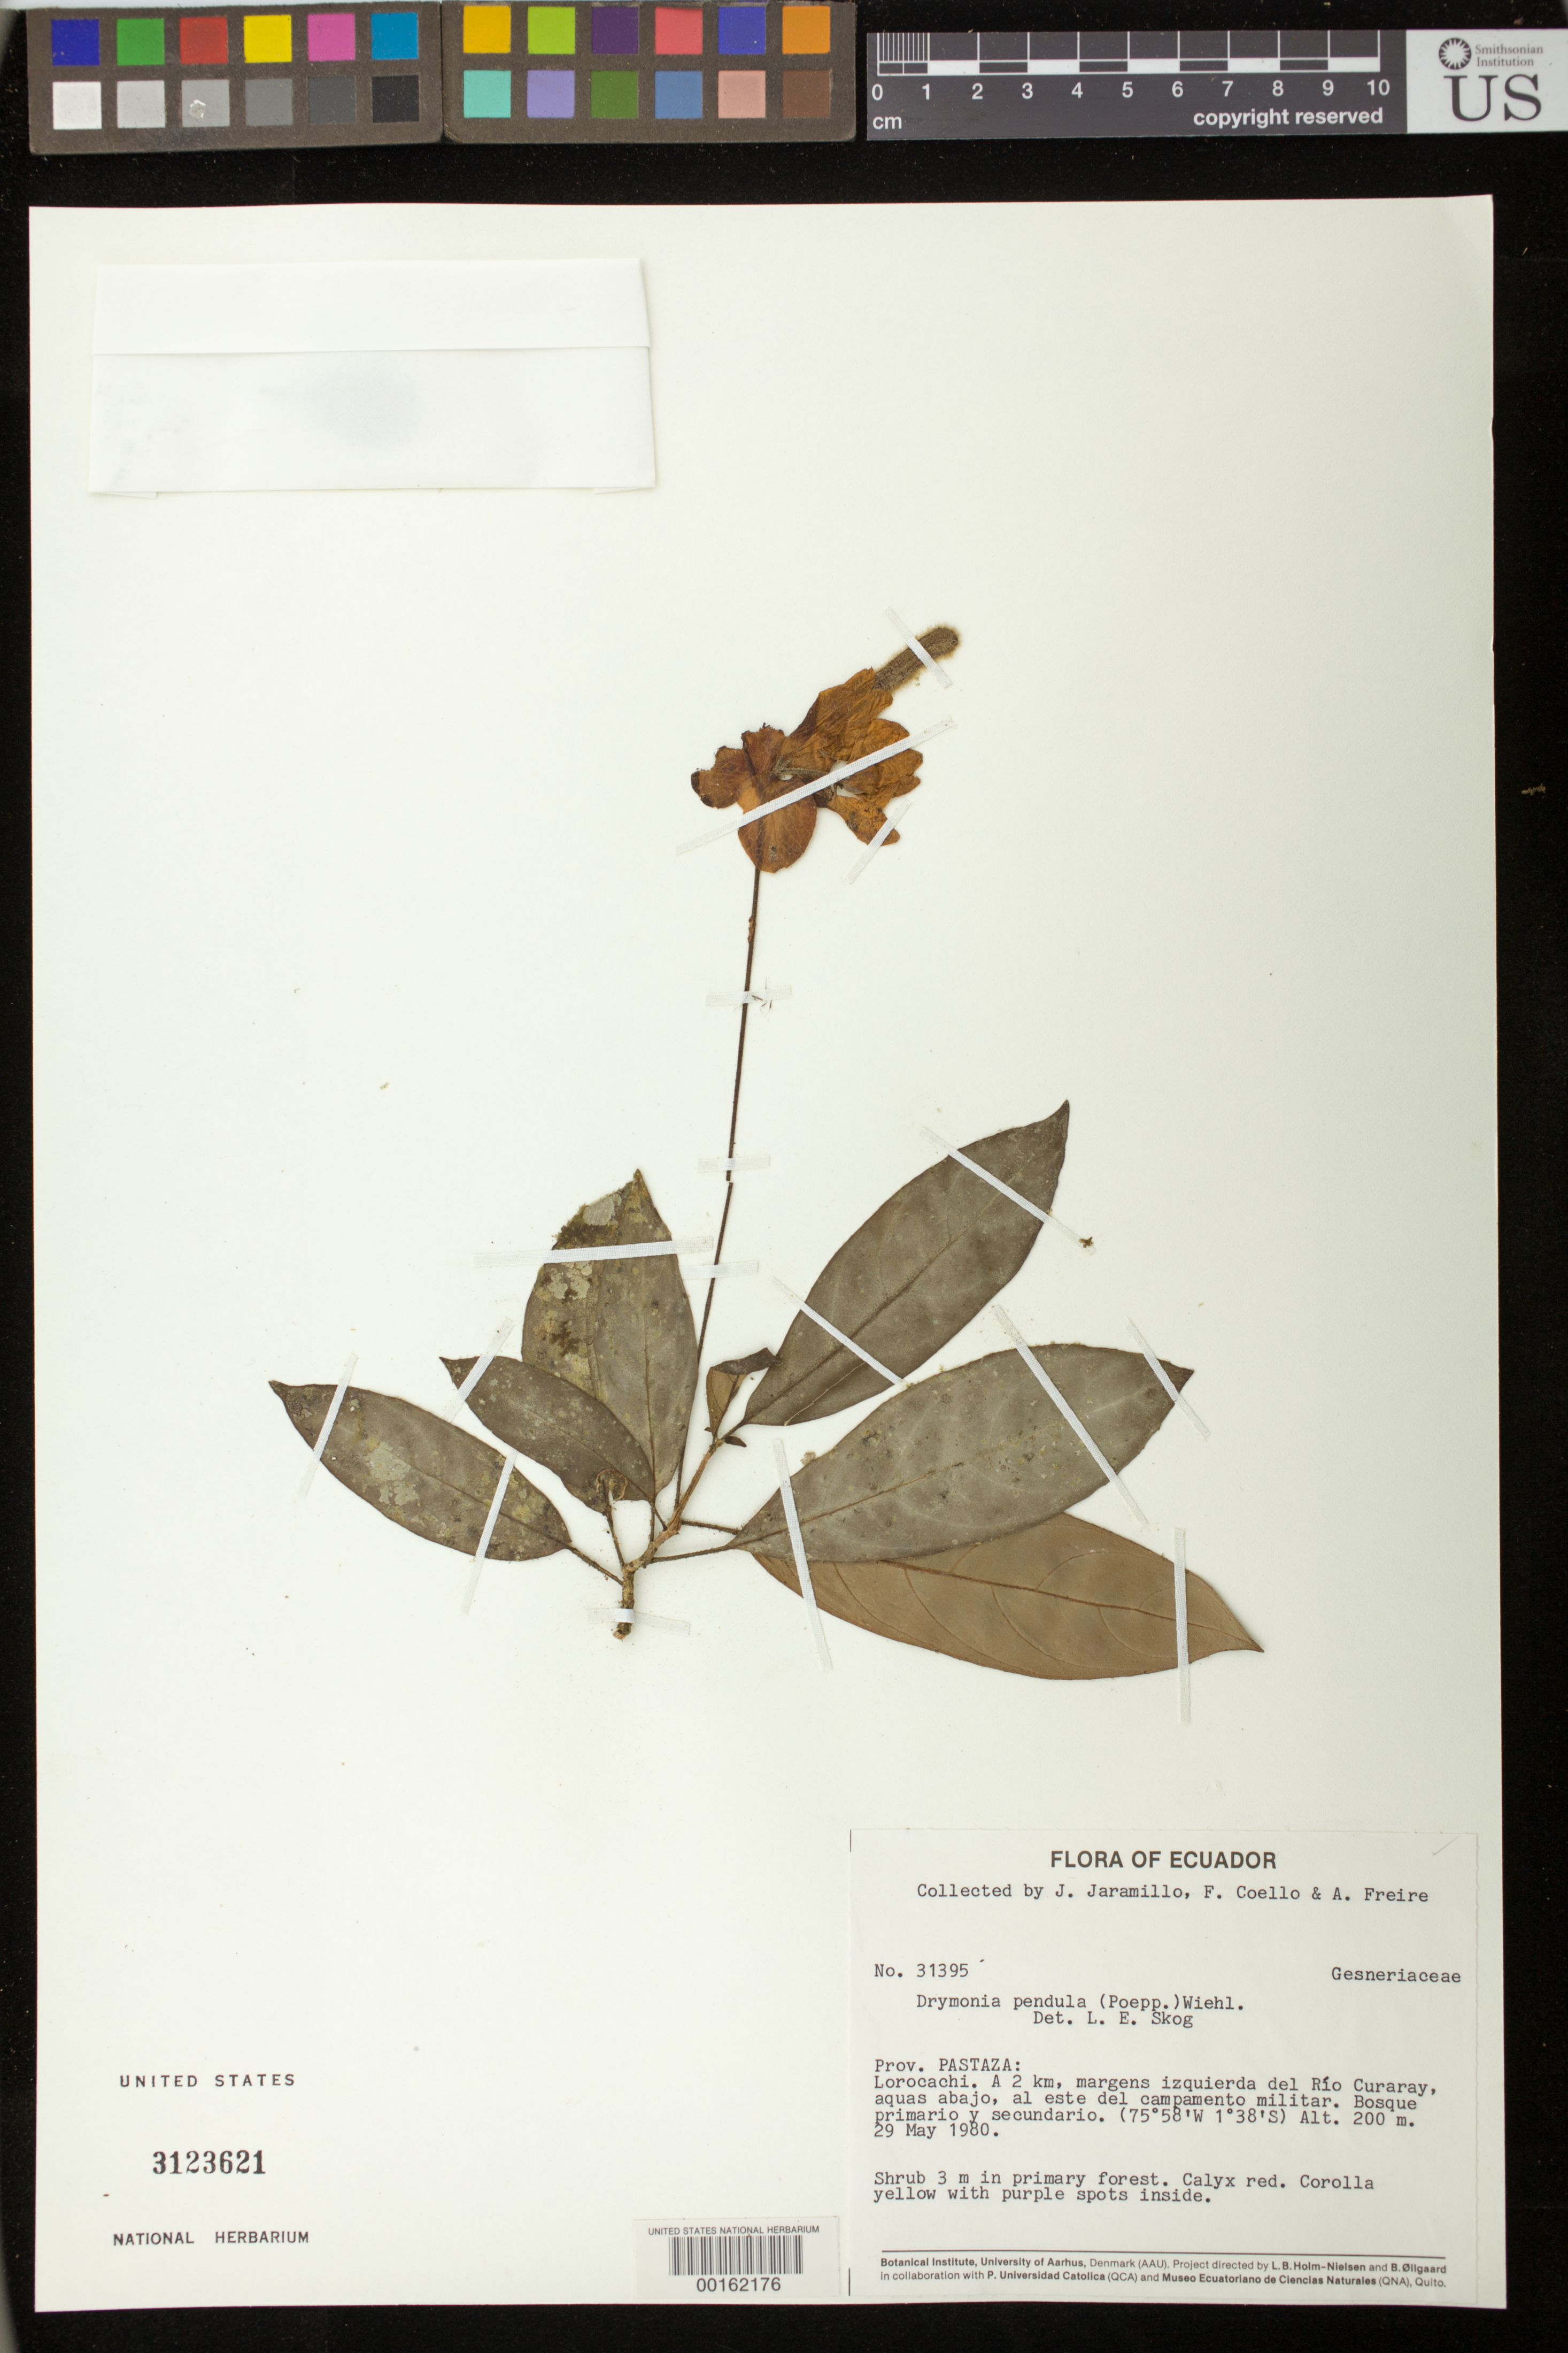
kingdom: Plantae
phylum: Tracheophyta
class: Magnoliopsida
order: Lamiales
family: Gesneriaceae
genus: Drymonia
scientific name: Drymonia pendula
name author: (Poepp.) Wiehler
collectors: J. L. Jaramillo & et al.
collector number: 31395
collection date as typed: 29 May 1980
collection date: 1980-05-29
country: Ecuador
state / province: Pastaza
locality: Lorocachi, to 2 km, left hand bank of Rio Curaray, downstream, E of the military camp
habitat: Primary and secondary forest; in primary forest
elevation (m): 200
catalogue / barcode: US 3123621